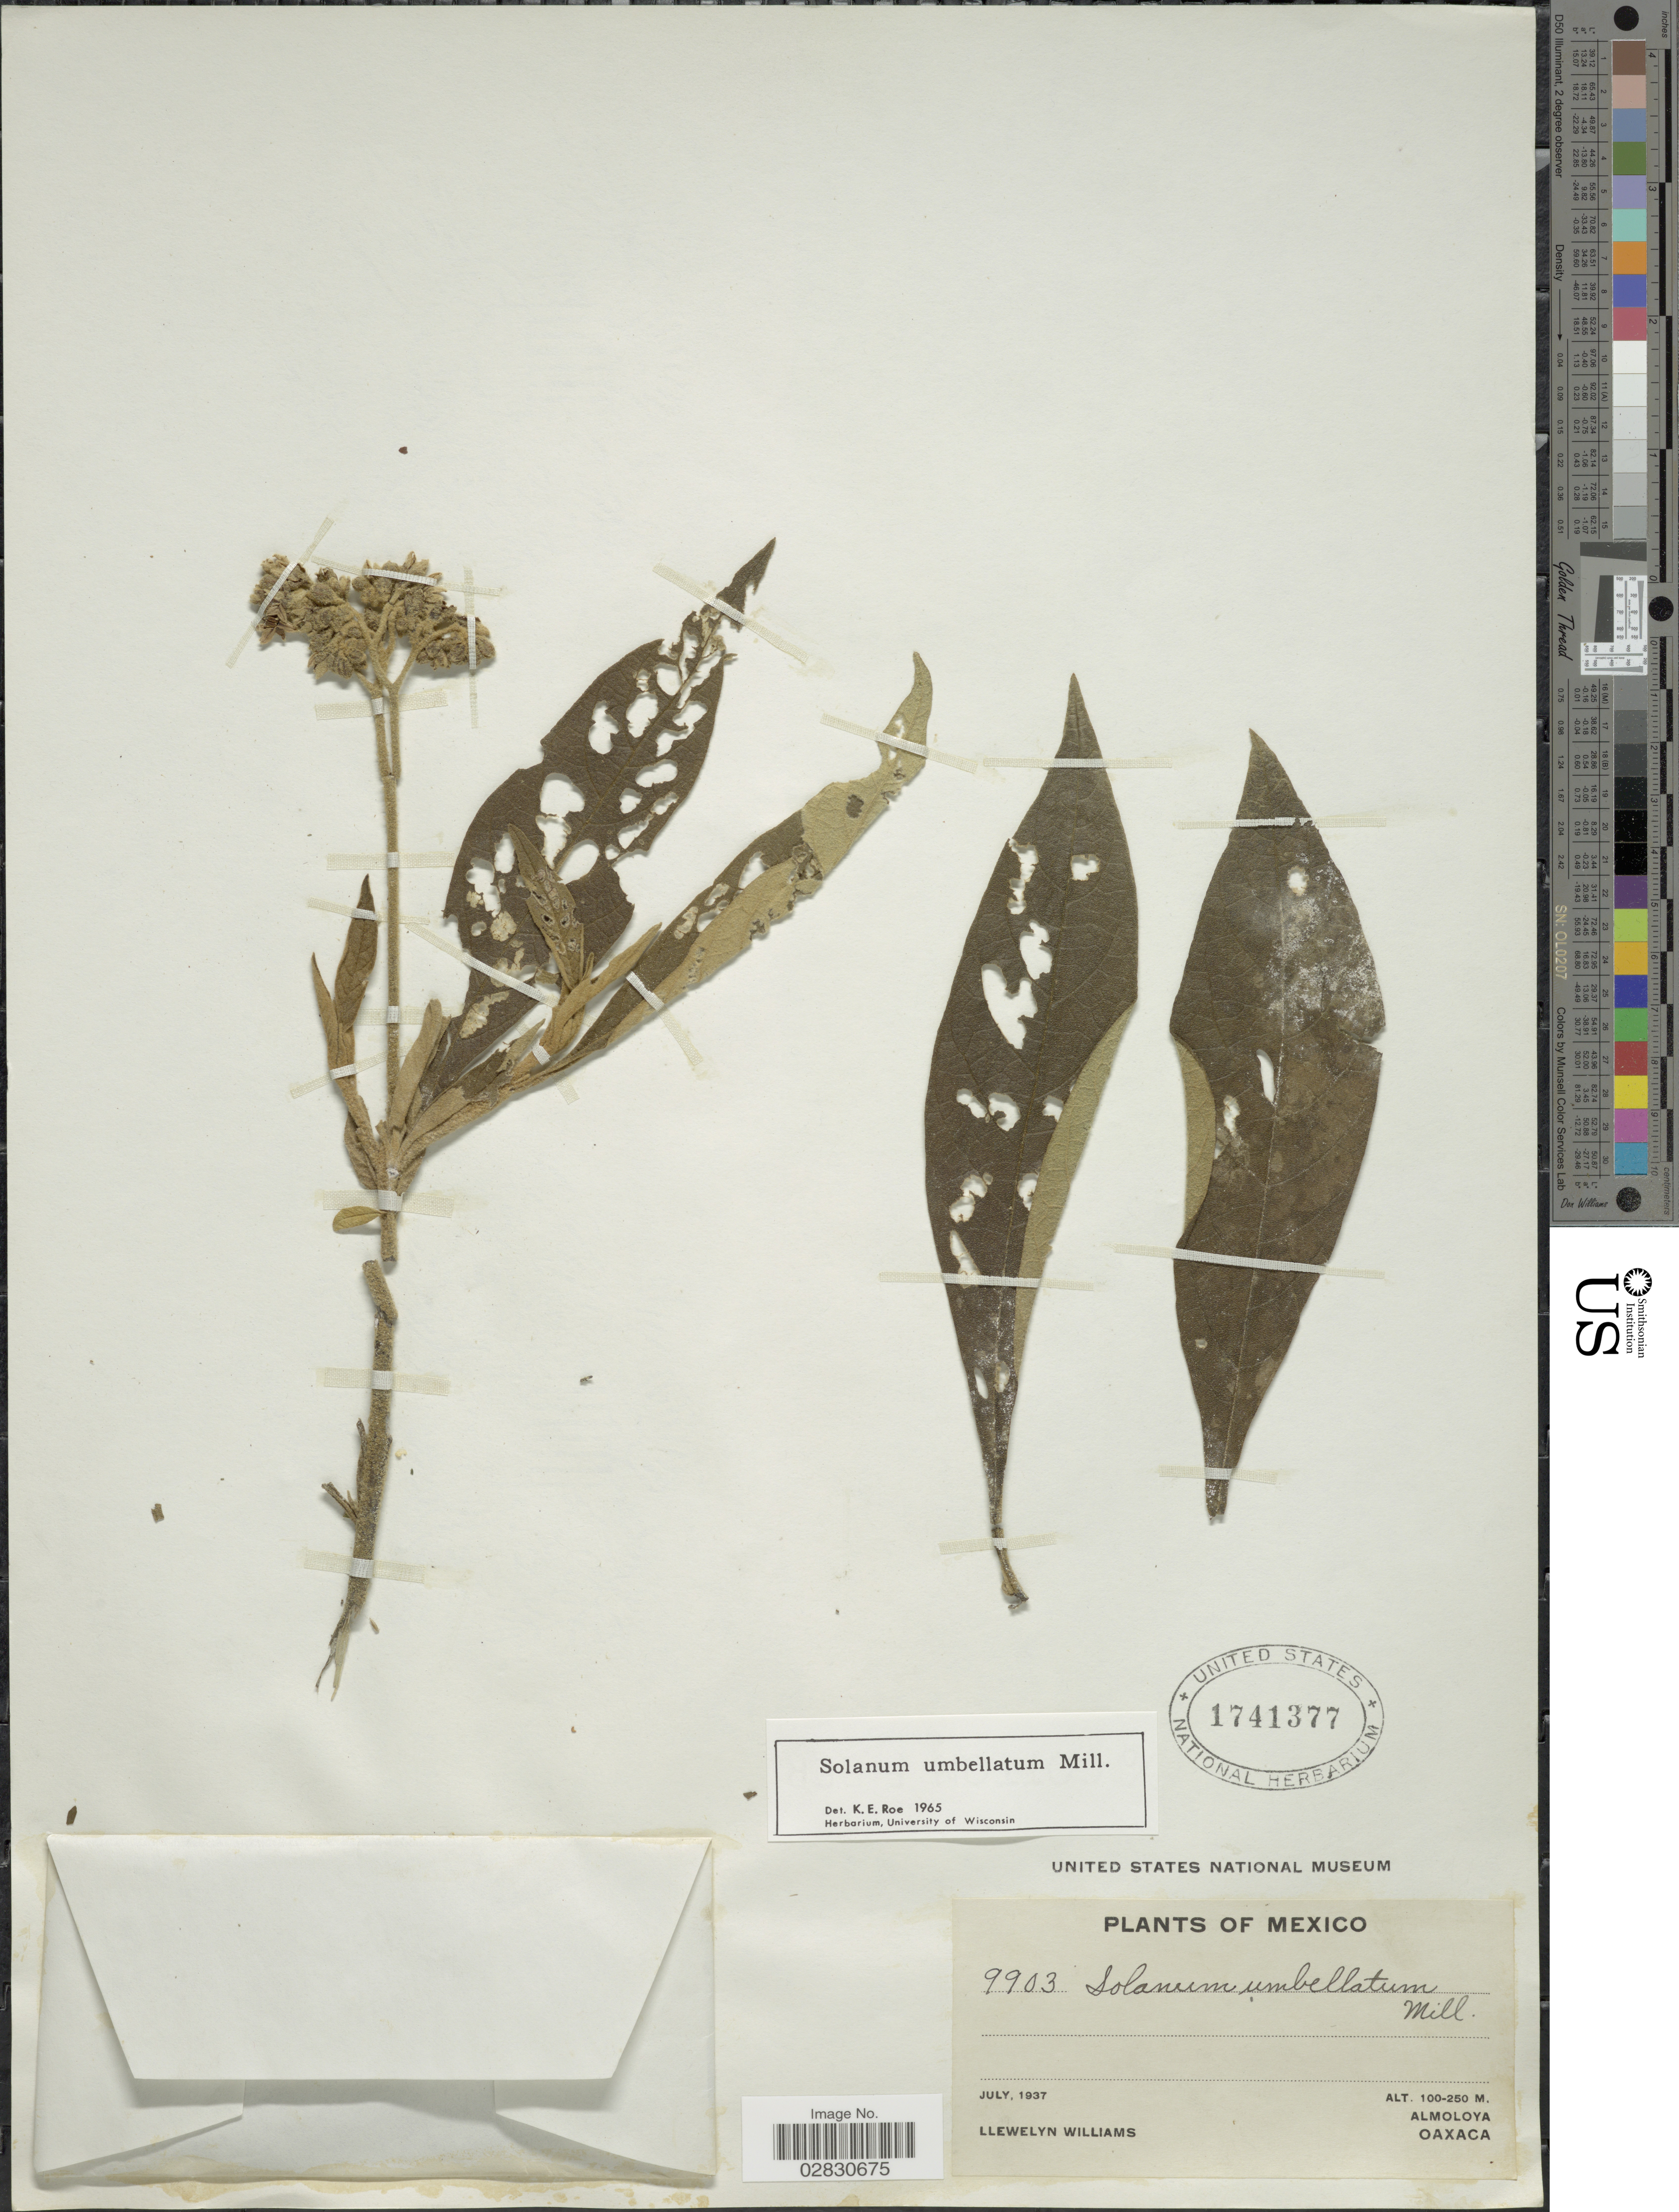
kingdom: Plantae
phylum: Tracheophyta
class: Magnoliopsida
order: Solanales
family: Solanaceae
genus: Solanum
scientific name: Solanum umbellatum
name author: Mill.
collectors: Ll. Williams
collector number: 9903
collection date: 1937-07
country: Mexico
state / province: Oaxaca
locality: Almoloya.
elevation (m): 100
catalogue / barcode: US 1741377